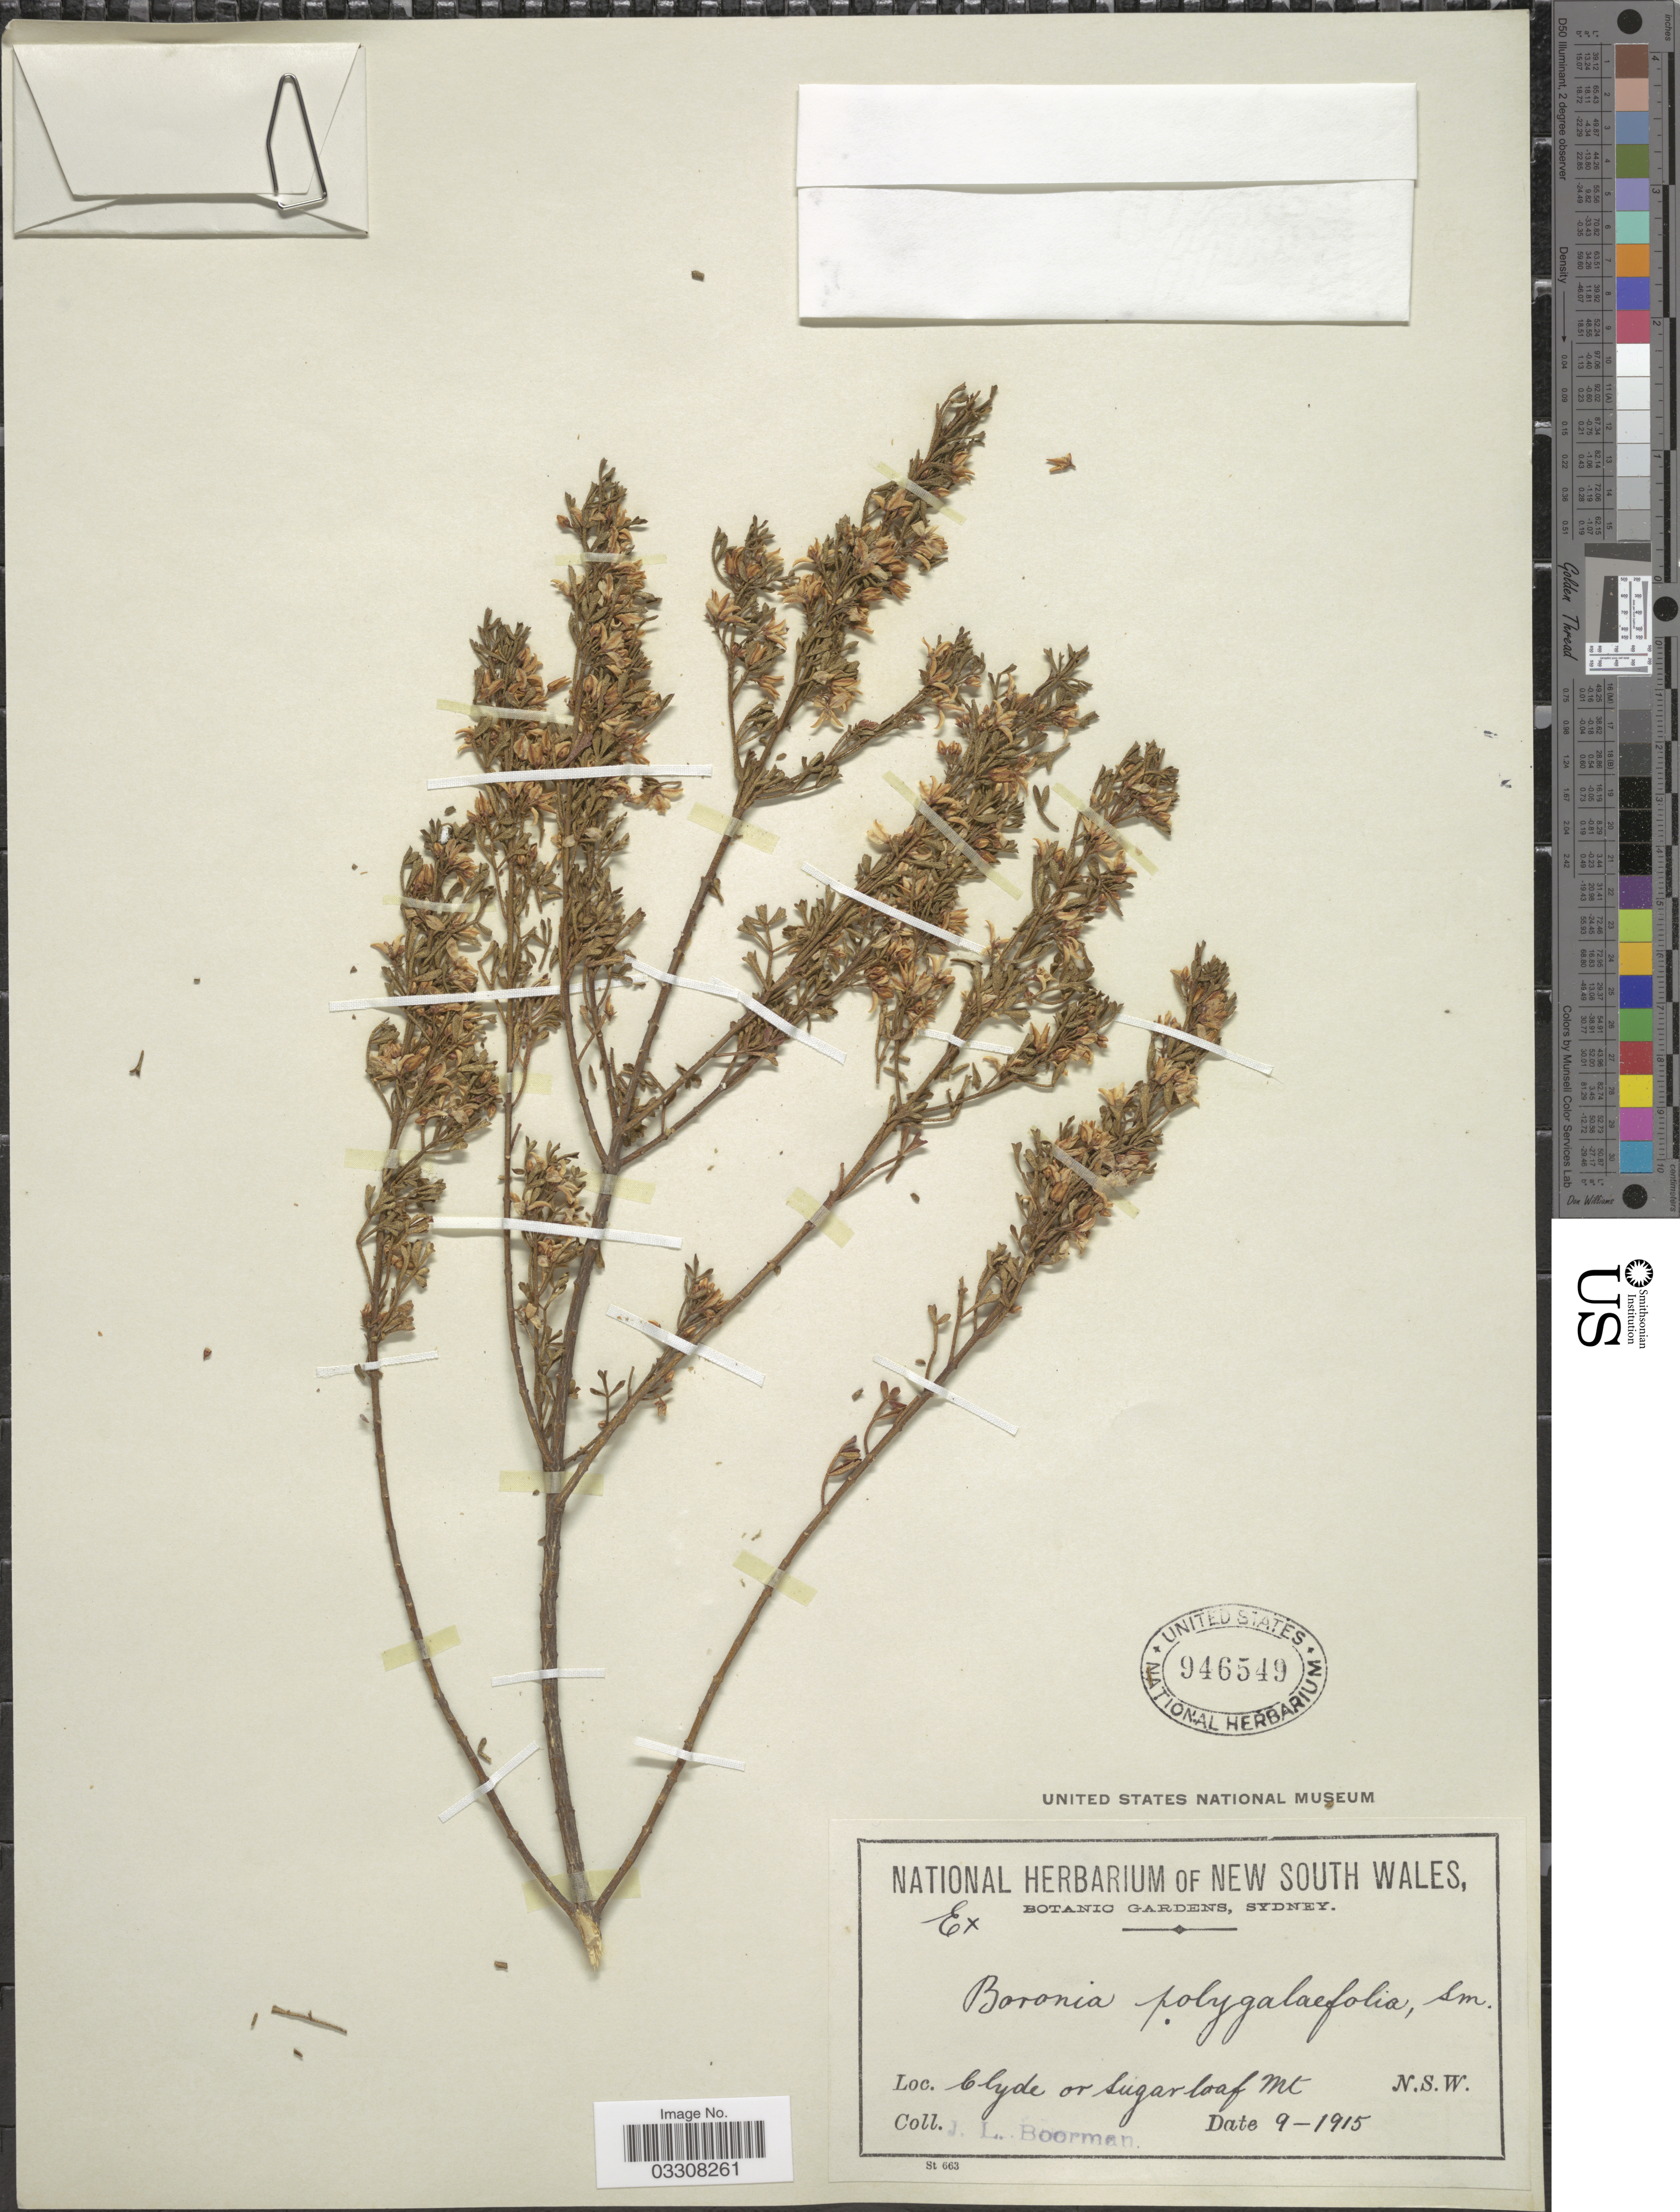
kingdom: Plantae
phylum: Tracheophyta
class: Magnoliopsida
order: Sapindales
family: Rutaceae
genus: Cyanothamnus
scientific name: Cyanothamnus anemonifolius subsp. variabilis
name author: (Hook.) Duretto & Heslewood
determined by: Strong, Mark T., (BOT), Smithsonian Institution - National Museum of Natural History (UNITED STATES)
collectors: J. Boorman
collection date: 1915-09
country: Australia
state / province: New South Wales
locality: Clyde or Sugar loaf Mt.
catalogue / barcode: US 946549